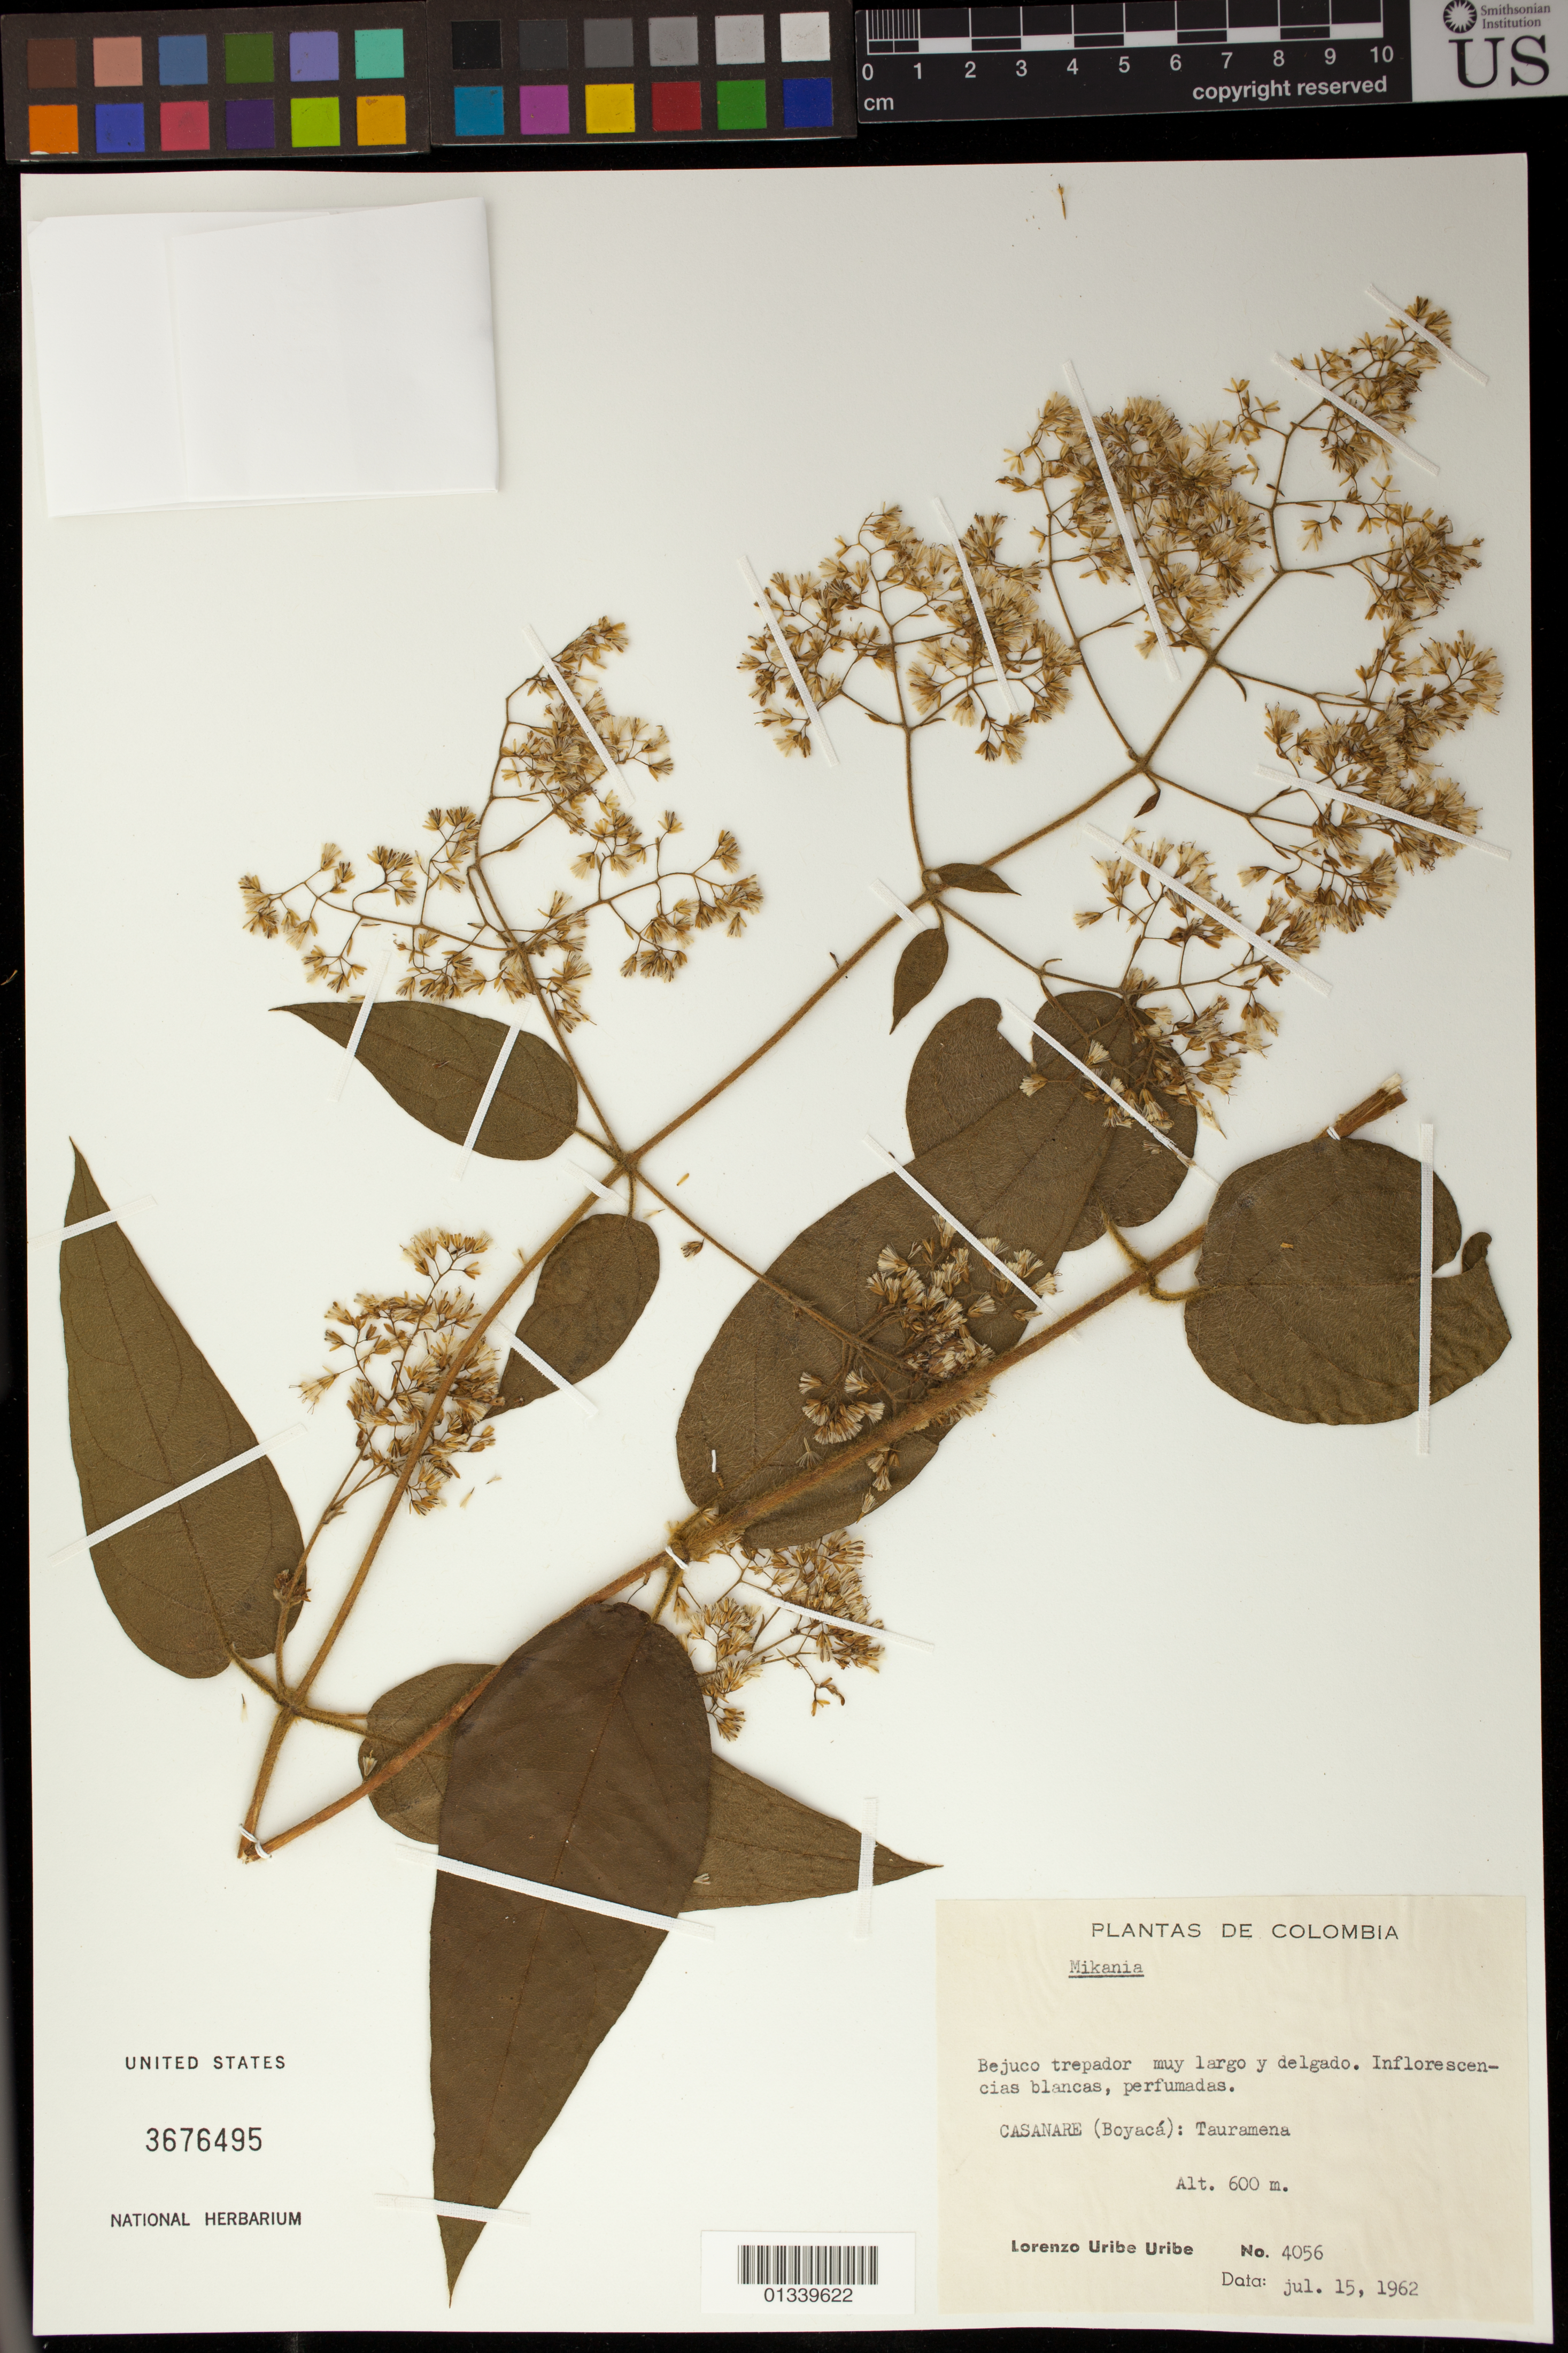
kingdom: Plantae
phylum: Tracheophyta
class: Magnoliopsida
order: Asterales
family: Asteraceae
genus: Mikania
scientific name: Mikania sp.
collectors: L. Uribe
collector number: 4056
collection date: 1962-07-15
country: Colombia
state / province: Casanare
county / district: Tauramena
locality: Tauramena.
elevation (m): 600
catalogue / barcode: US 3676495